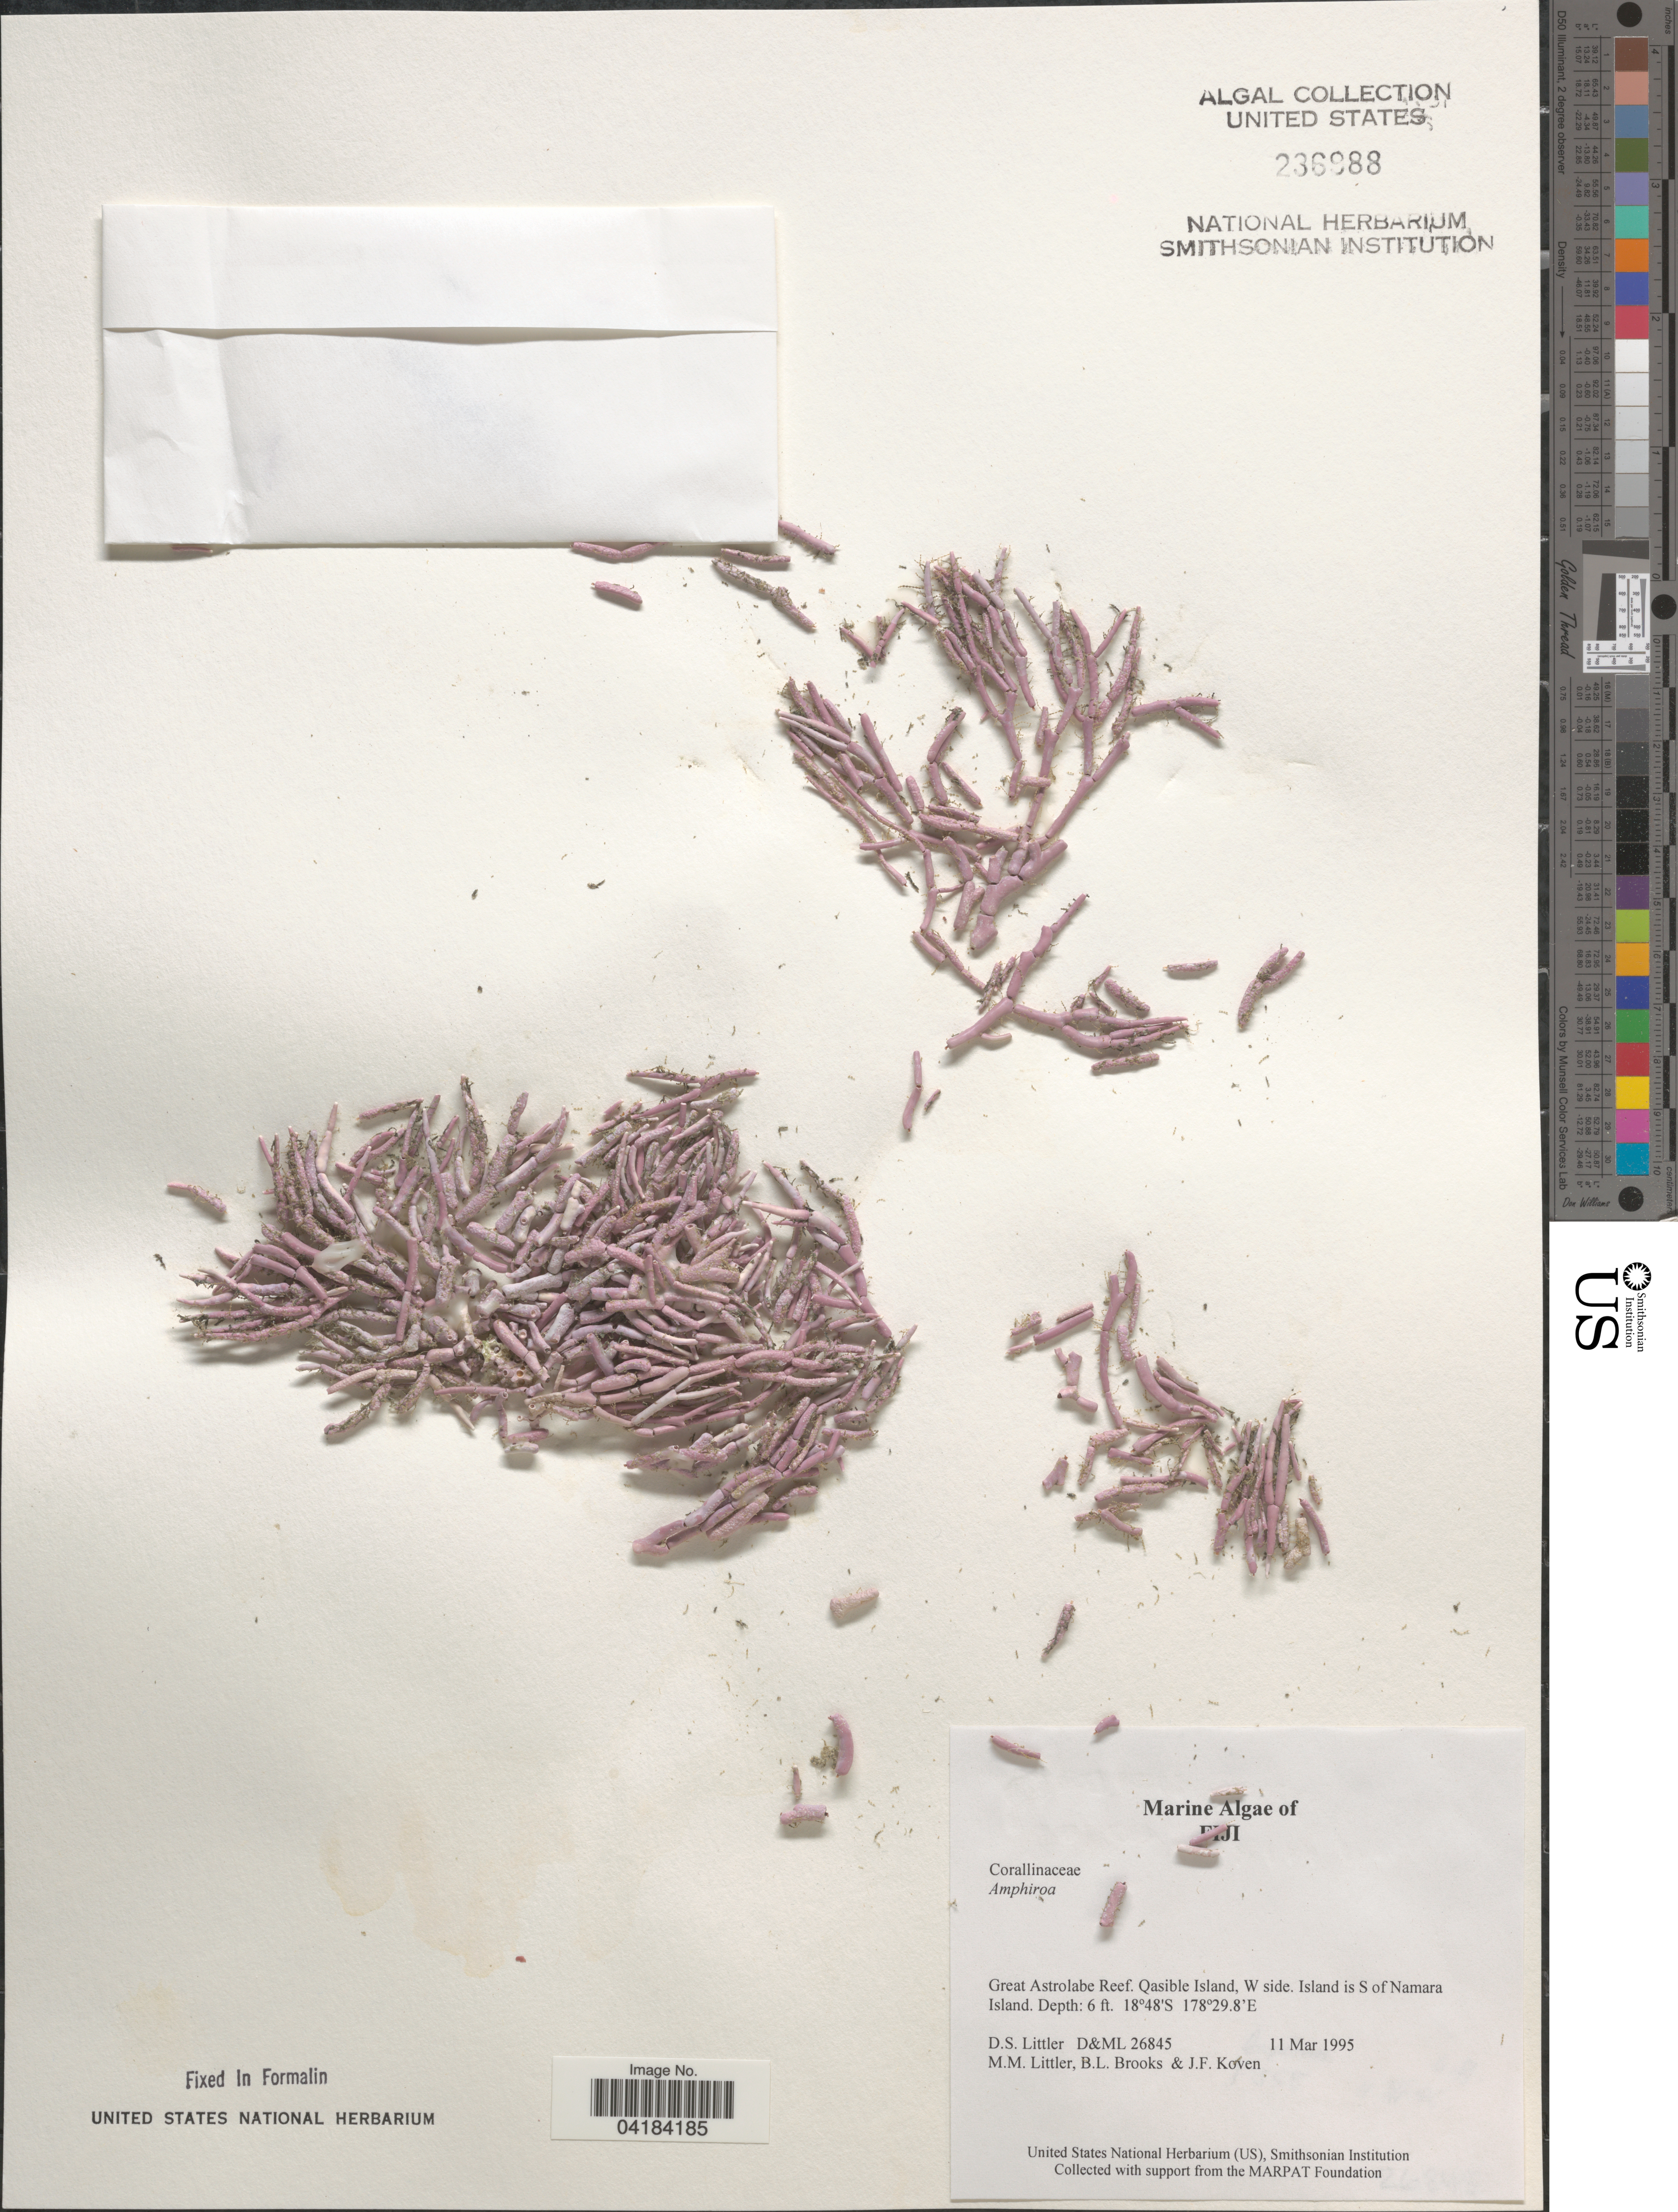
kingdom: Plantae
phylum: Rhodophyta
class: Florideophyceae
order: Corallinales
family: Lithophyllaceae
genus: Amphiroa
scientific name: Amphiroa sp.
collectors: D. S. Littler, B. Brooks & J. Koven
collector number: D&ML26845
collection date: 1995-03-11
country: Fiji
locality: Great Astrolabe Reef. Qasible Island, W side. Island is S of Namara Island.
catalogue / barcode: US 236988